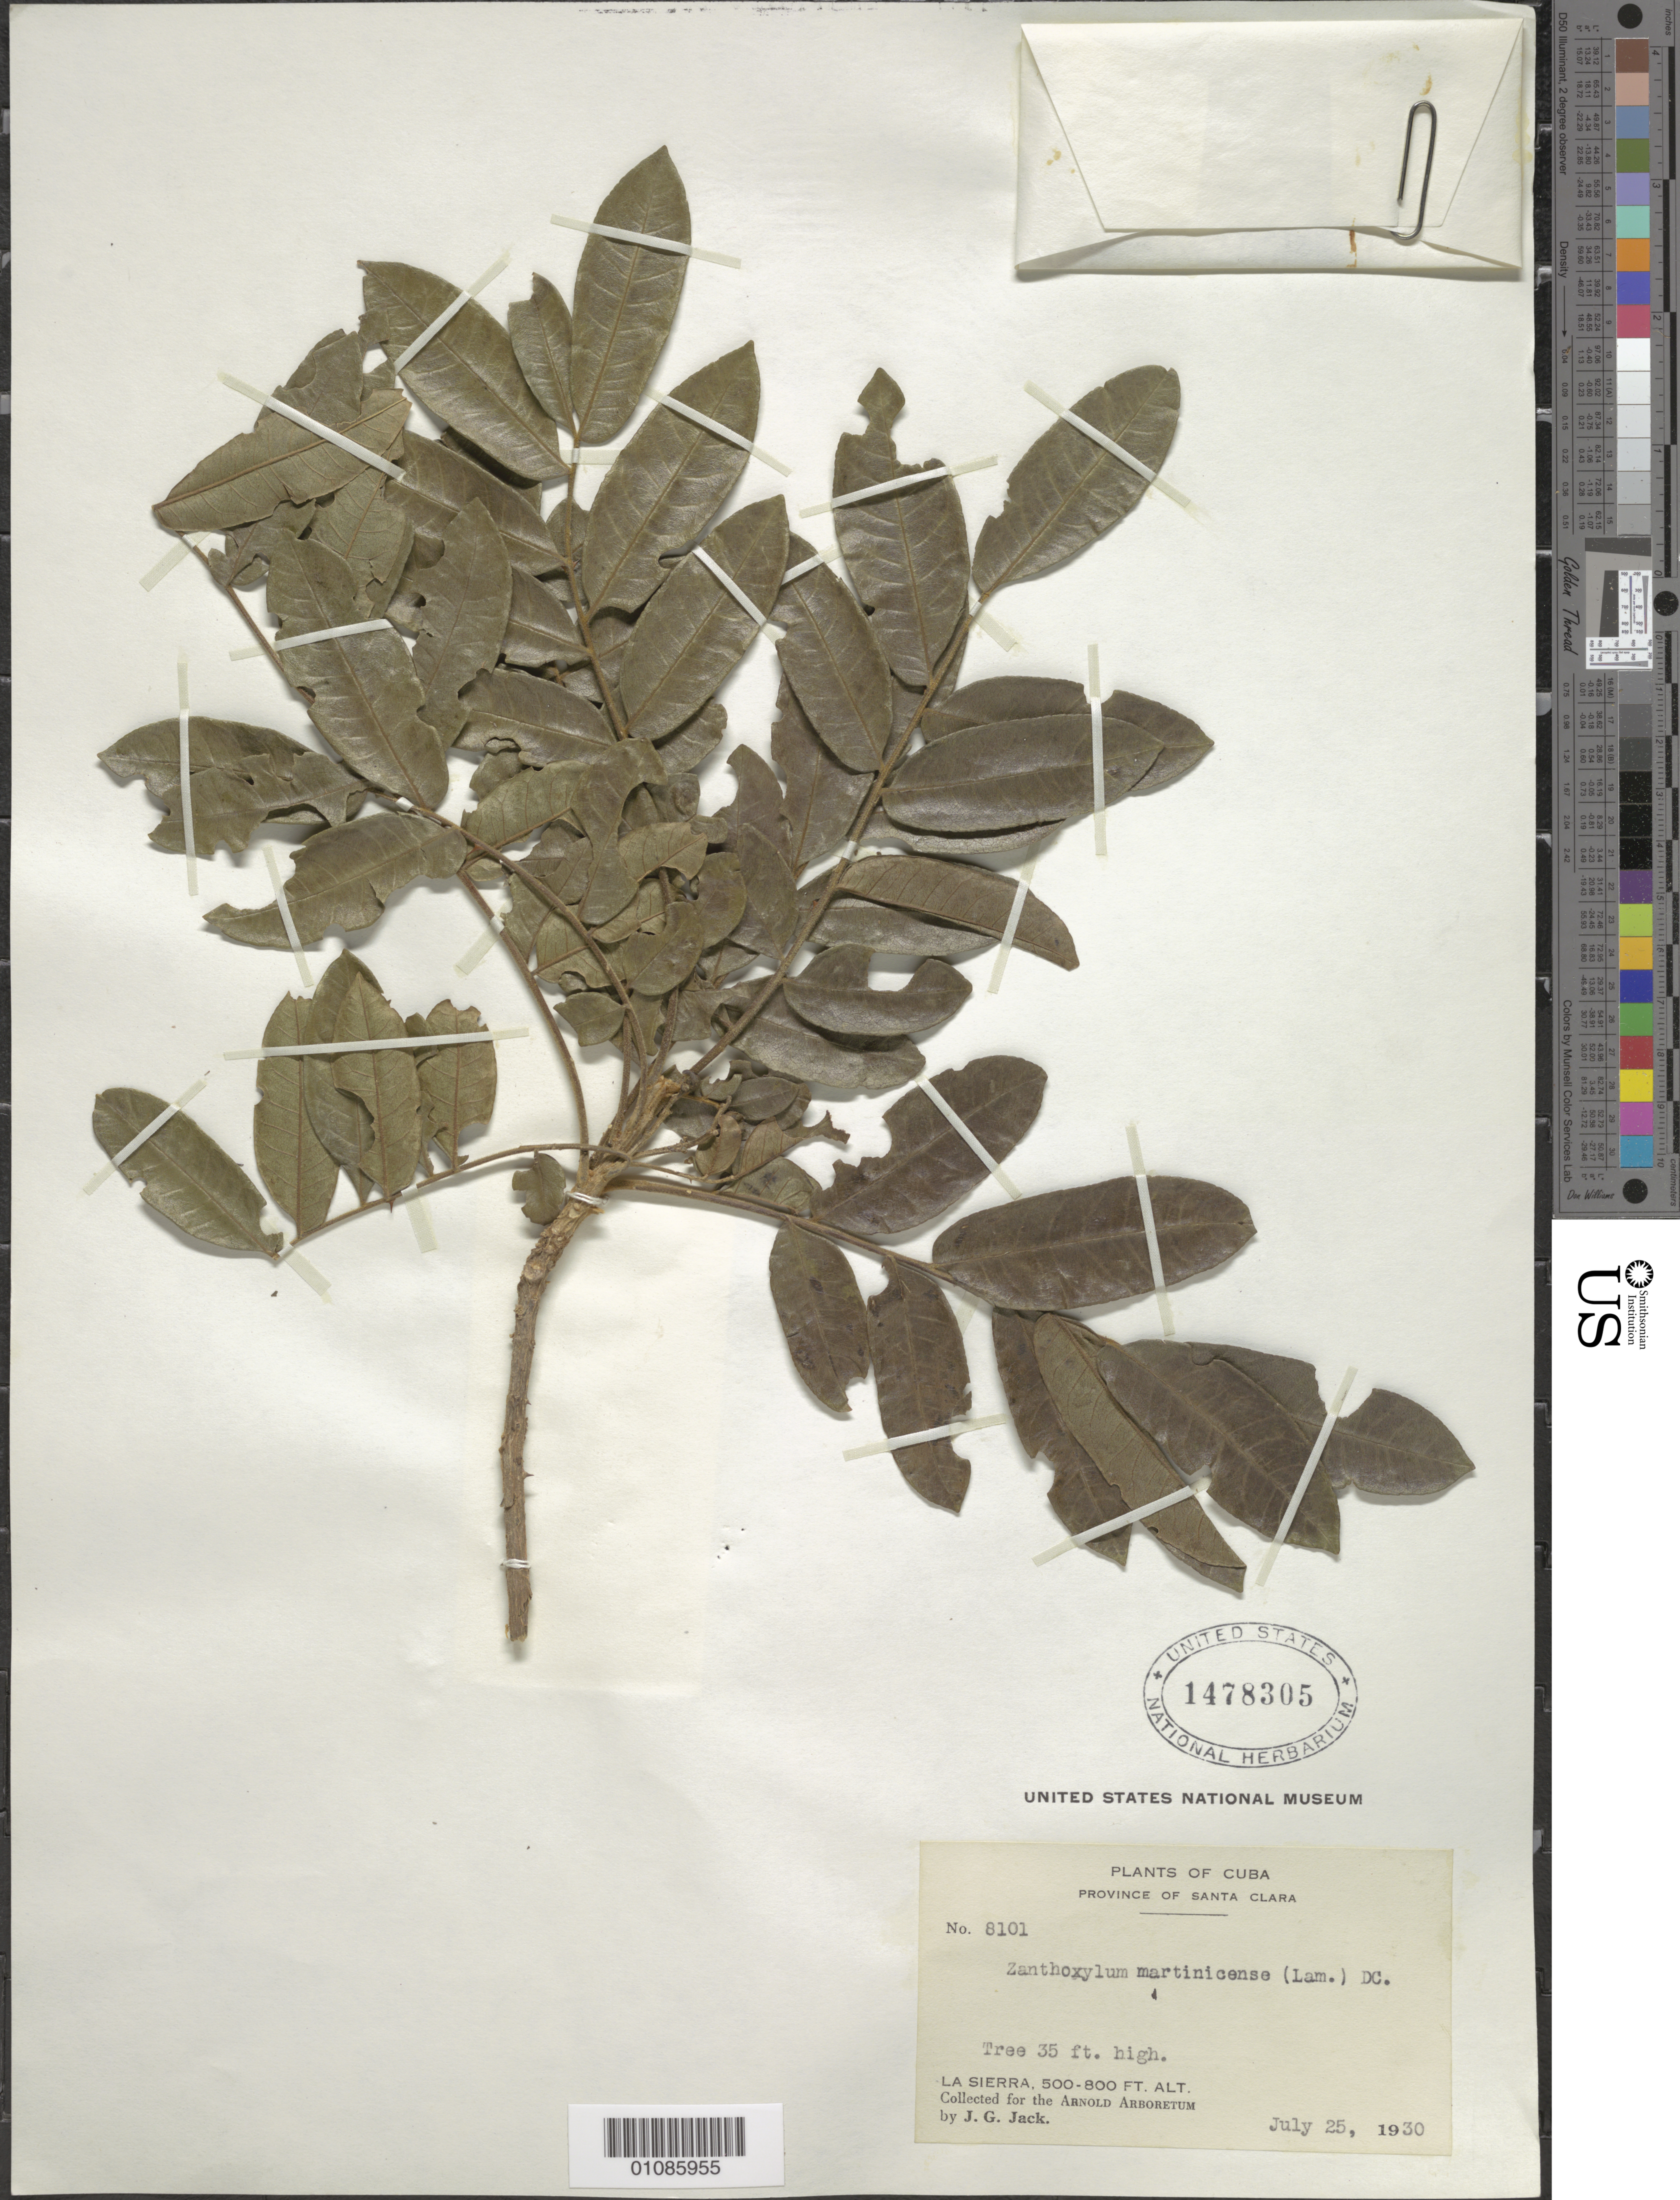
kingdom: Plantae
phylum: Tracheophyta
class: Magnoliopsida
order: Sapindales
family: Rutaceae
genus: Zanthoxylum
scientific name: Zanthoxylum martinicense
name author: (Lam.) DC.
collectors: J. G. Jack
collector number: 8101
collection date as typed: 25 Jul 1930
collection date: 1930-07-25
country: Cuba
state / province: Villa Clara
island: Cuba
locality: Santa Clara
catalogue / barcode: US 1478305